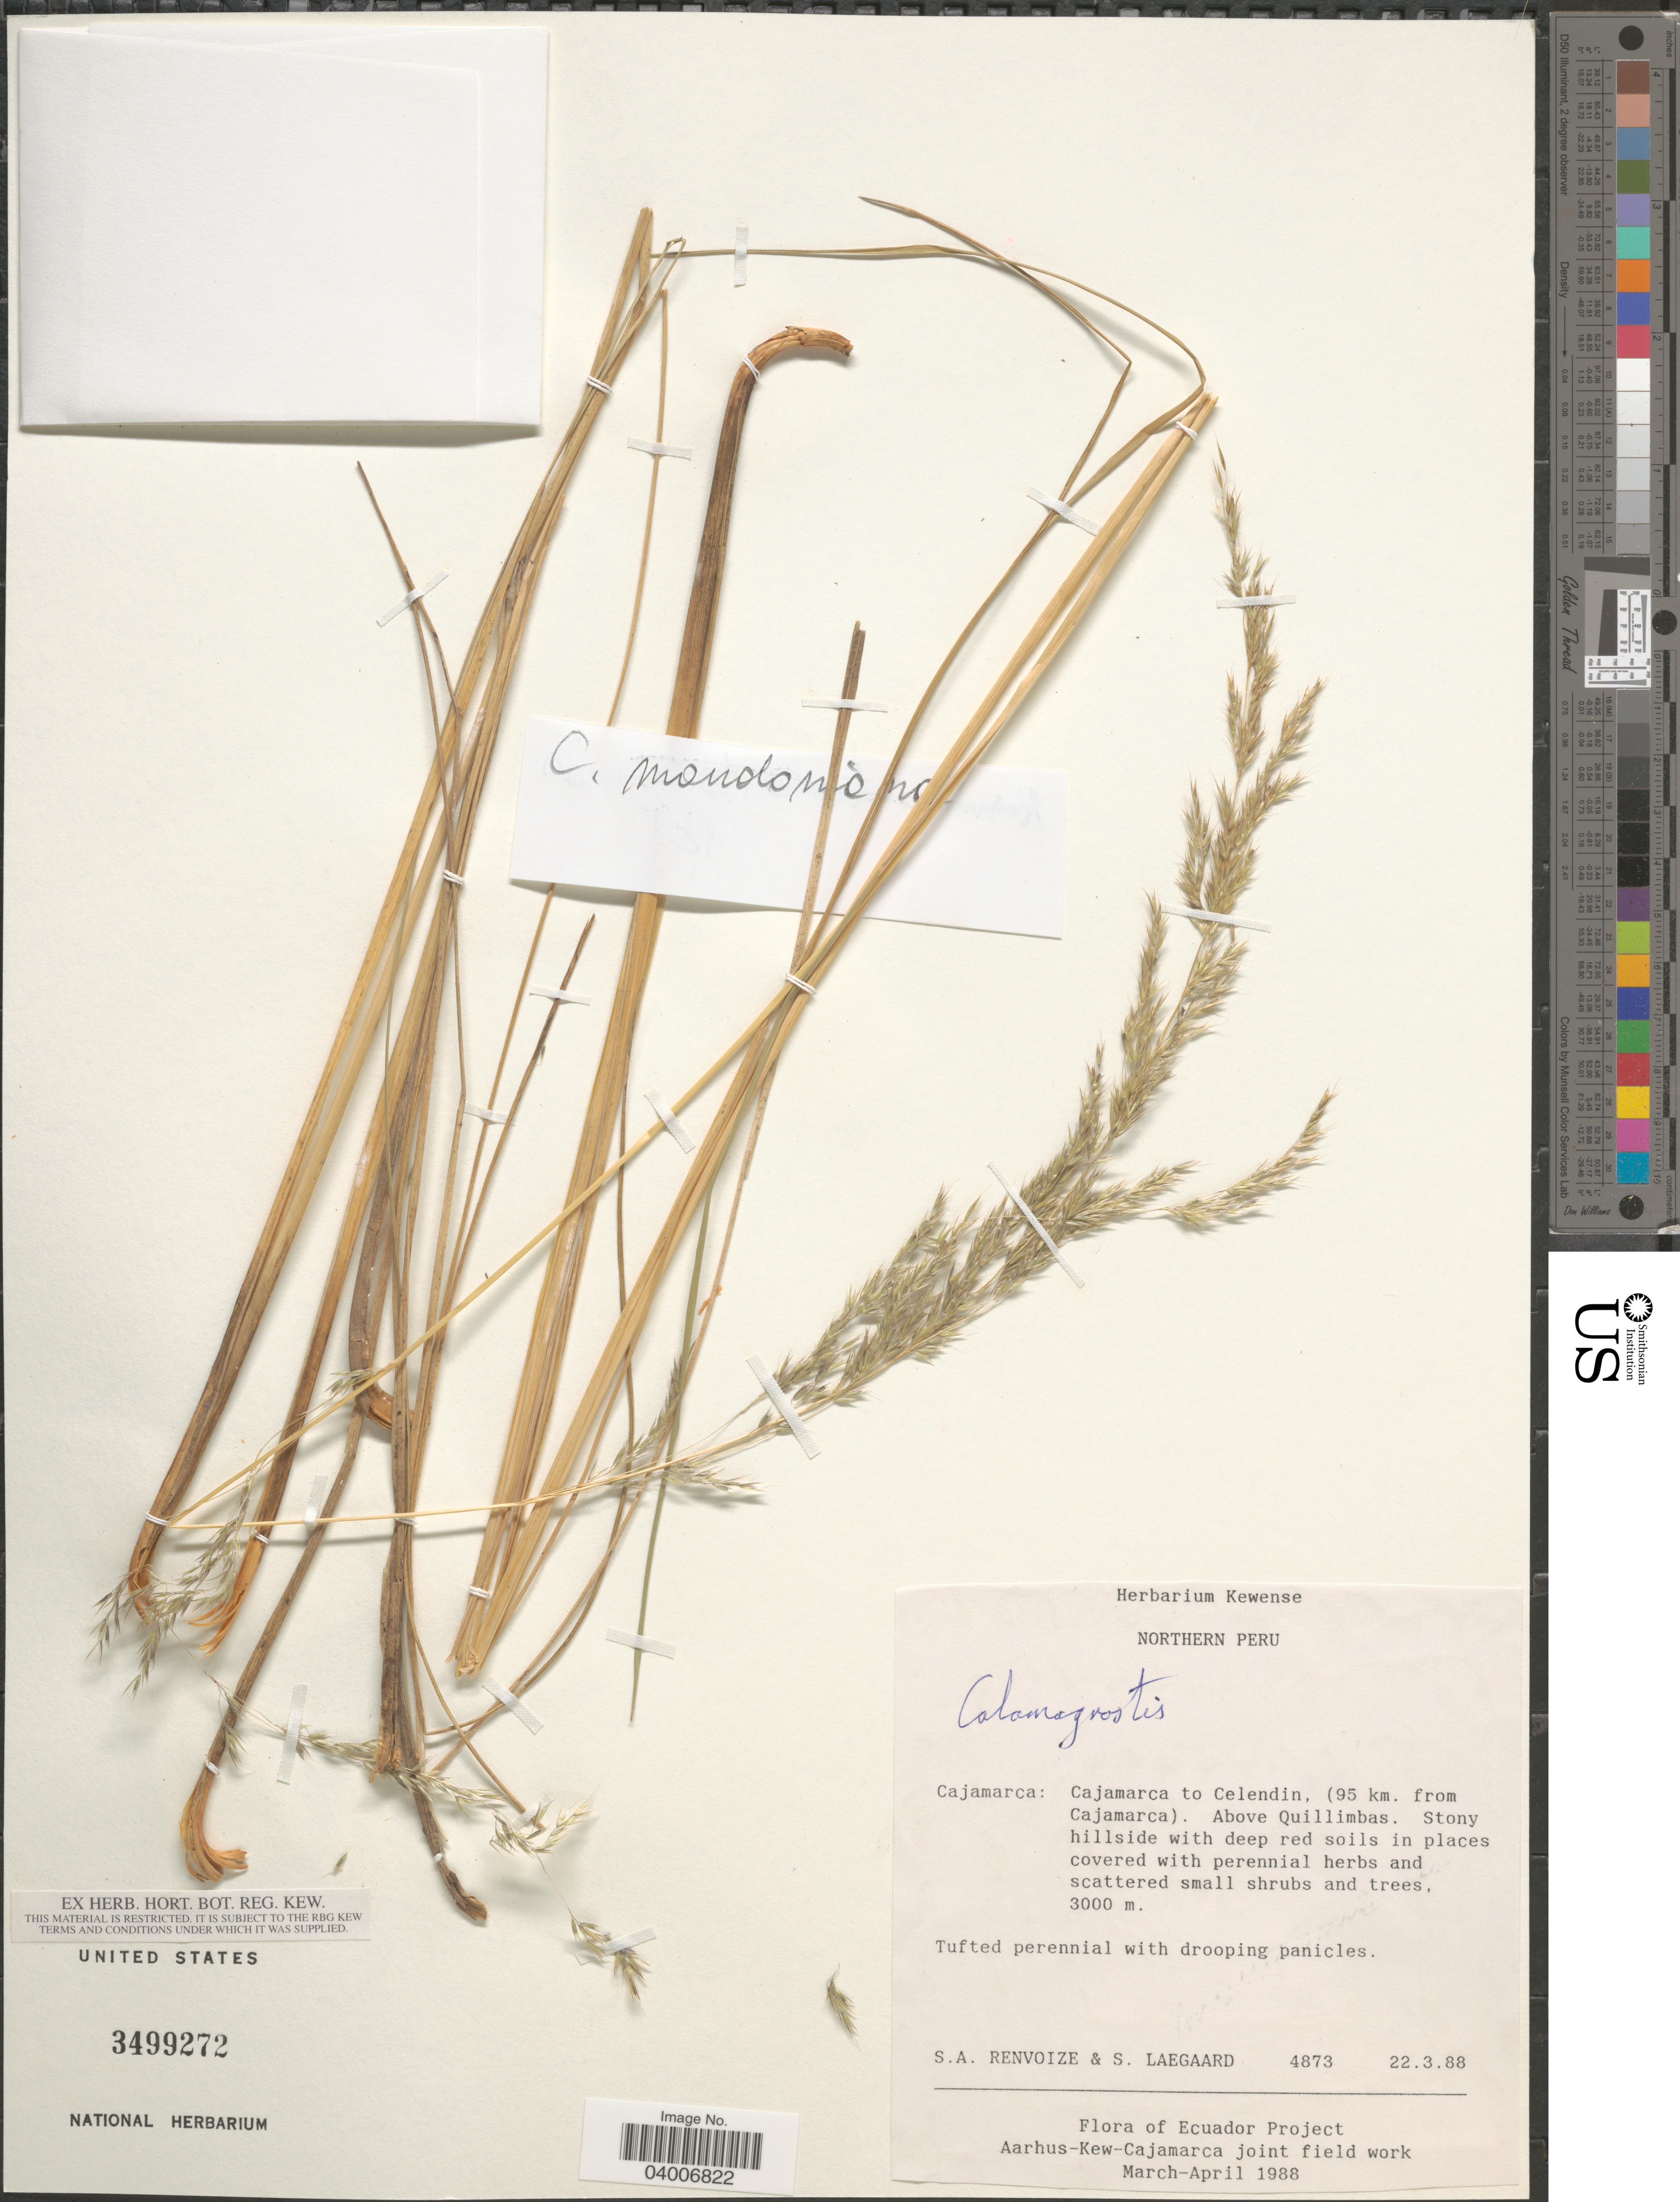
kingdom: Plantae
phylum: Tracheophyta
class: Liliopsida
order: Poales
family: Poaceae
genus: Cinnagrostis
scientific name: Cinnagrostis sp.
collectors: S. A. Renvoize & S. Lægaard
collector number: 4873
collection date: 1988-03-22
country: Peru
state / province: Cajamarca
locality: Northern Peru. Cajamarca to Celendin, (95 km. from Cajamarca). Above Quillimbas.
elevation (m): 3000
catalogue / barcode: US 3499272